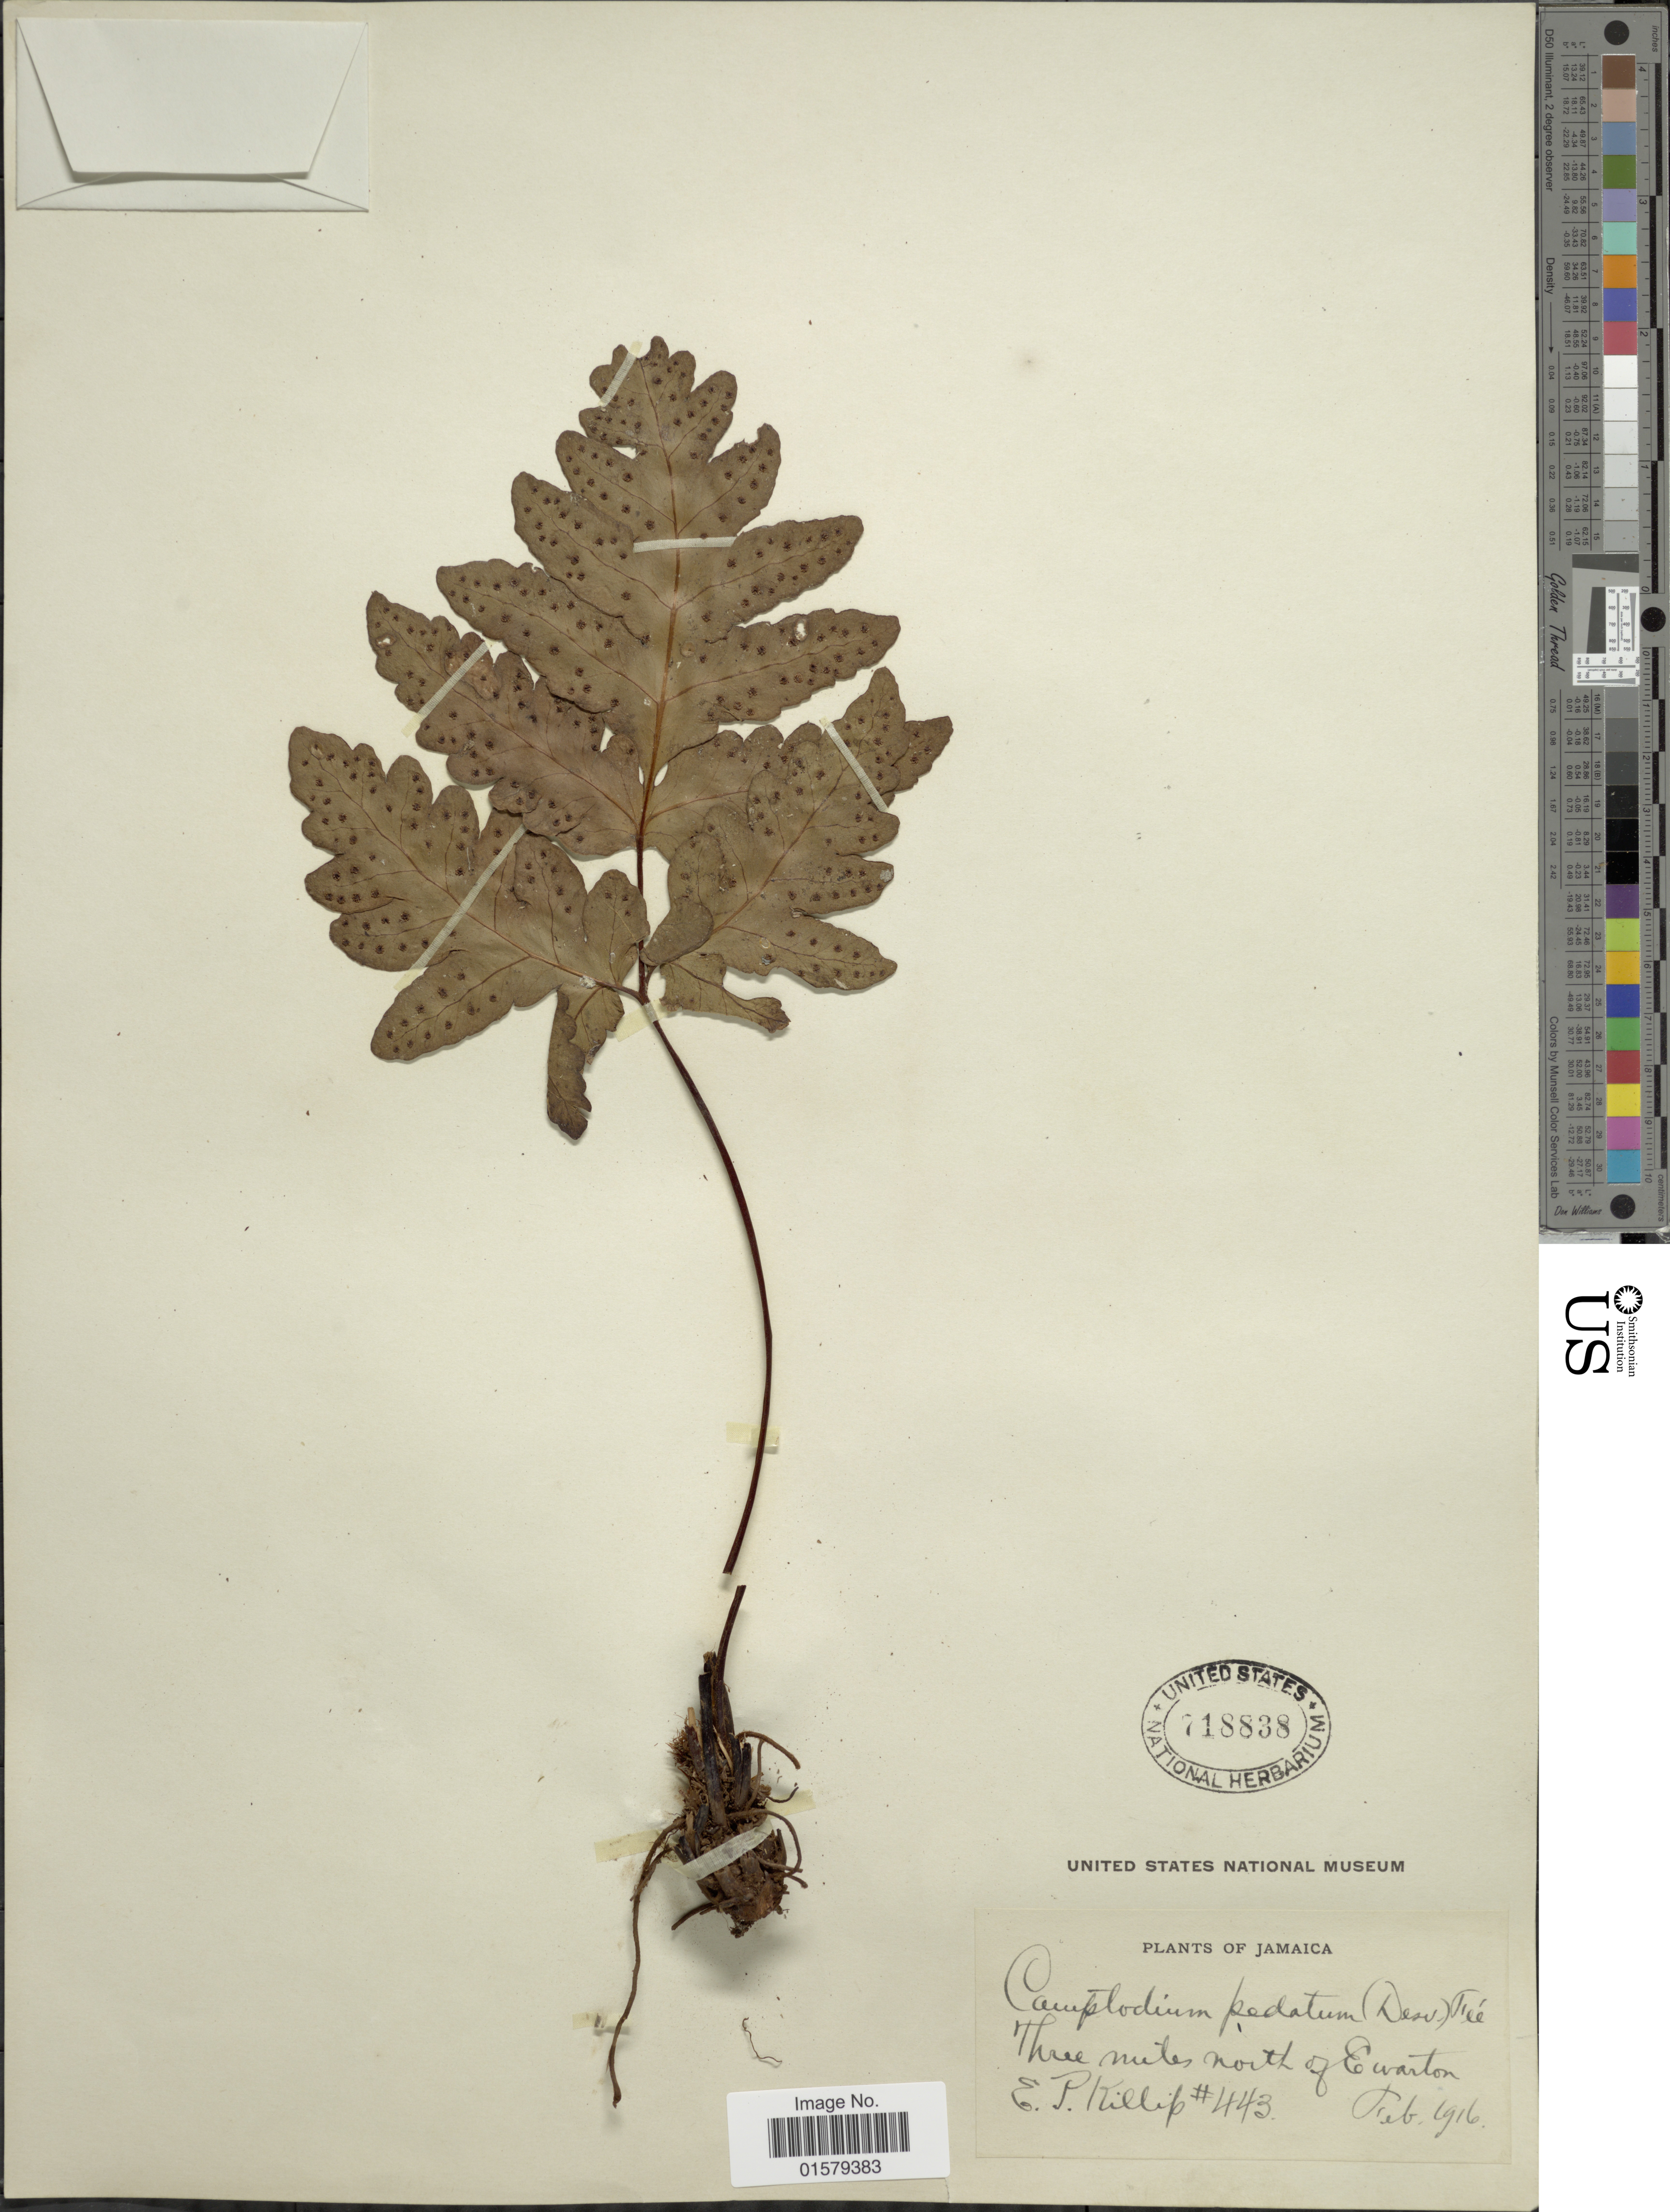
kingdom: Plantae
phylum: Tracheophyta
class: Polypodiopsida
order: Polypodiales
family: Tectariaceae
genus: Tectaria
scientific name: Tectaria pedata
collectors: E. P. Killip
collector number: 443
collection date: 1916-02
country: Jamaica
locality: Three miles north of Ewarton.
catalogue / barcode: US 718838